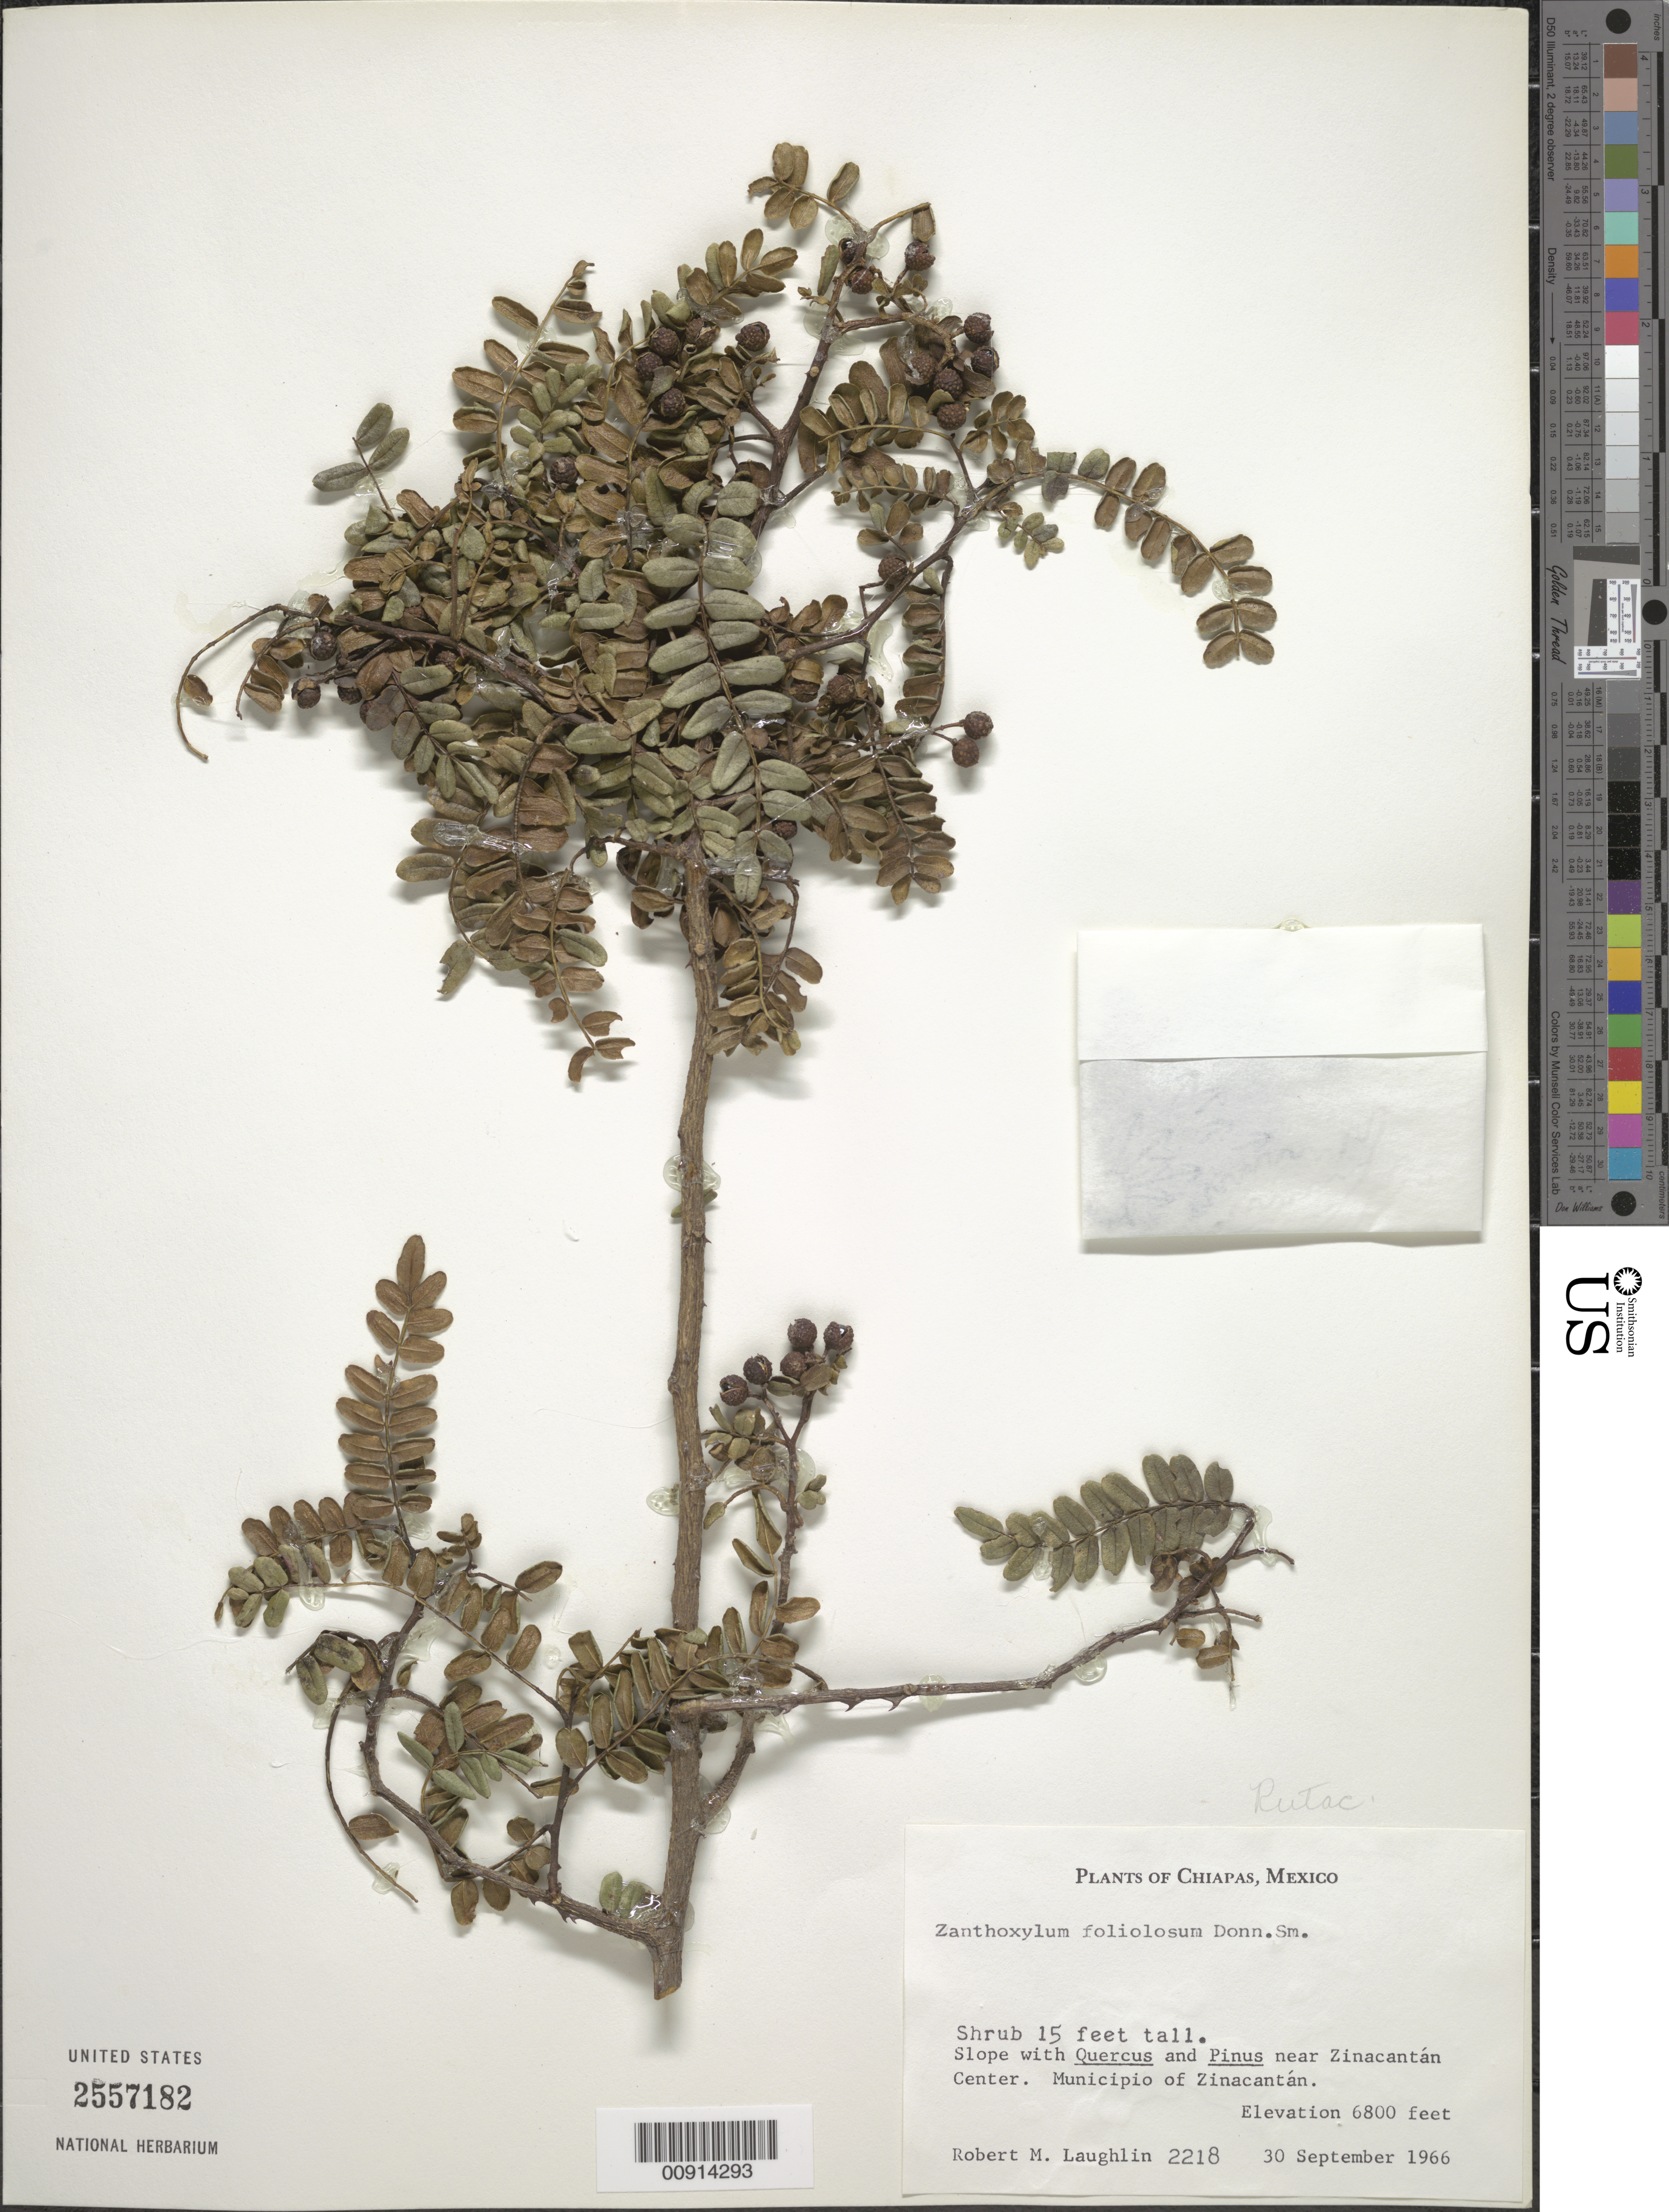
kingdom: Plantae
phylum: Tracheophyta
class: Magnoliopsida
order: Sapindales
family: Rutaceae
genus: Zanthoxylum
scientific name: Zanthoxylum foliolosum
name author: Donn. Sm.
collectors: R. M. Laughlin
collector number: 2218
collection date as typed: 30 Sep 1966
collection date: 1966-09-30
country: Mexico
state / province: Chiapas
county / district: Zinacantán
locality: Near Zinacantán Center. Municipio of Zinacantán, Chiapas.6800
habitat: Slope with Quercus and Pinus.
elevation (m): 2073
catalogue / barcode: US 2557182